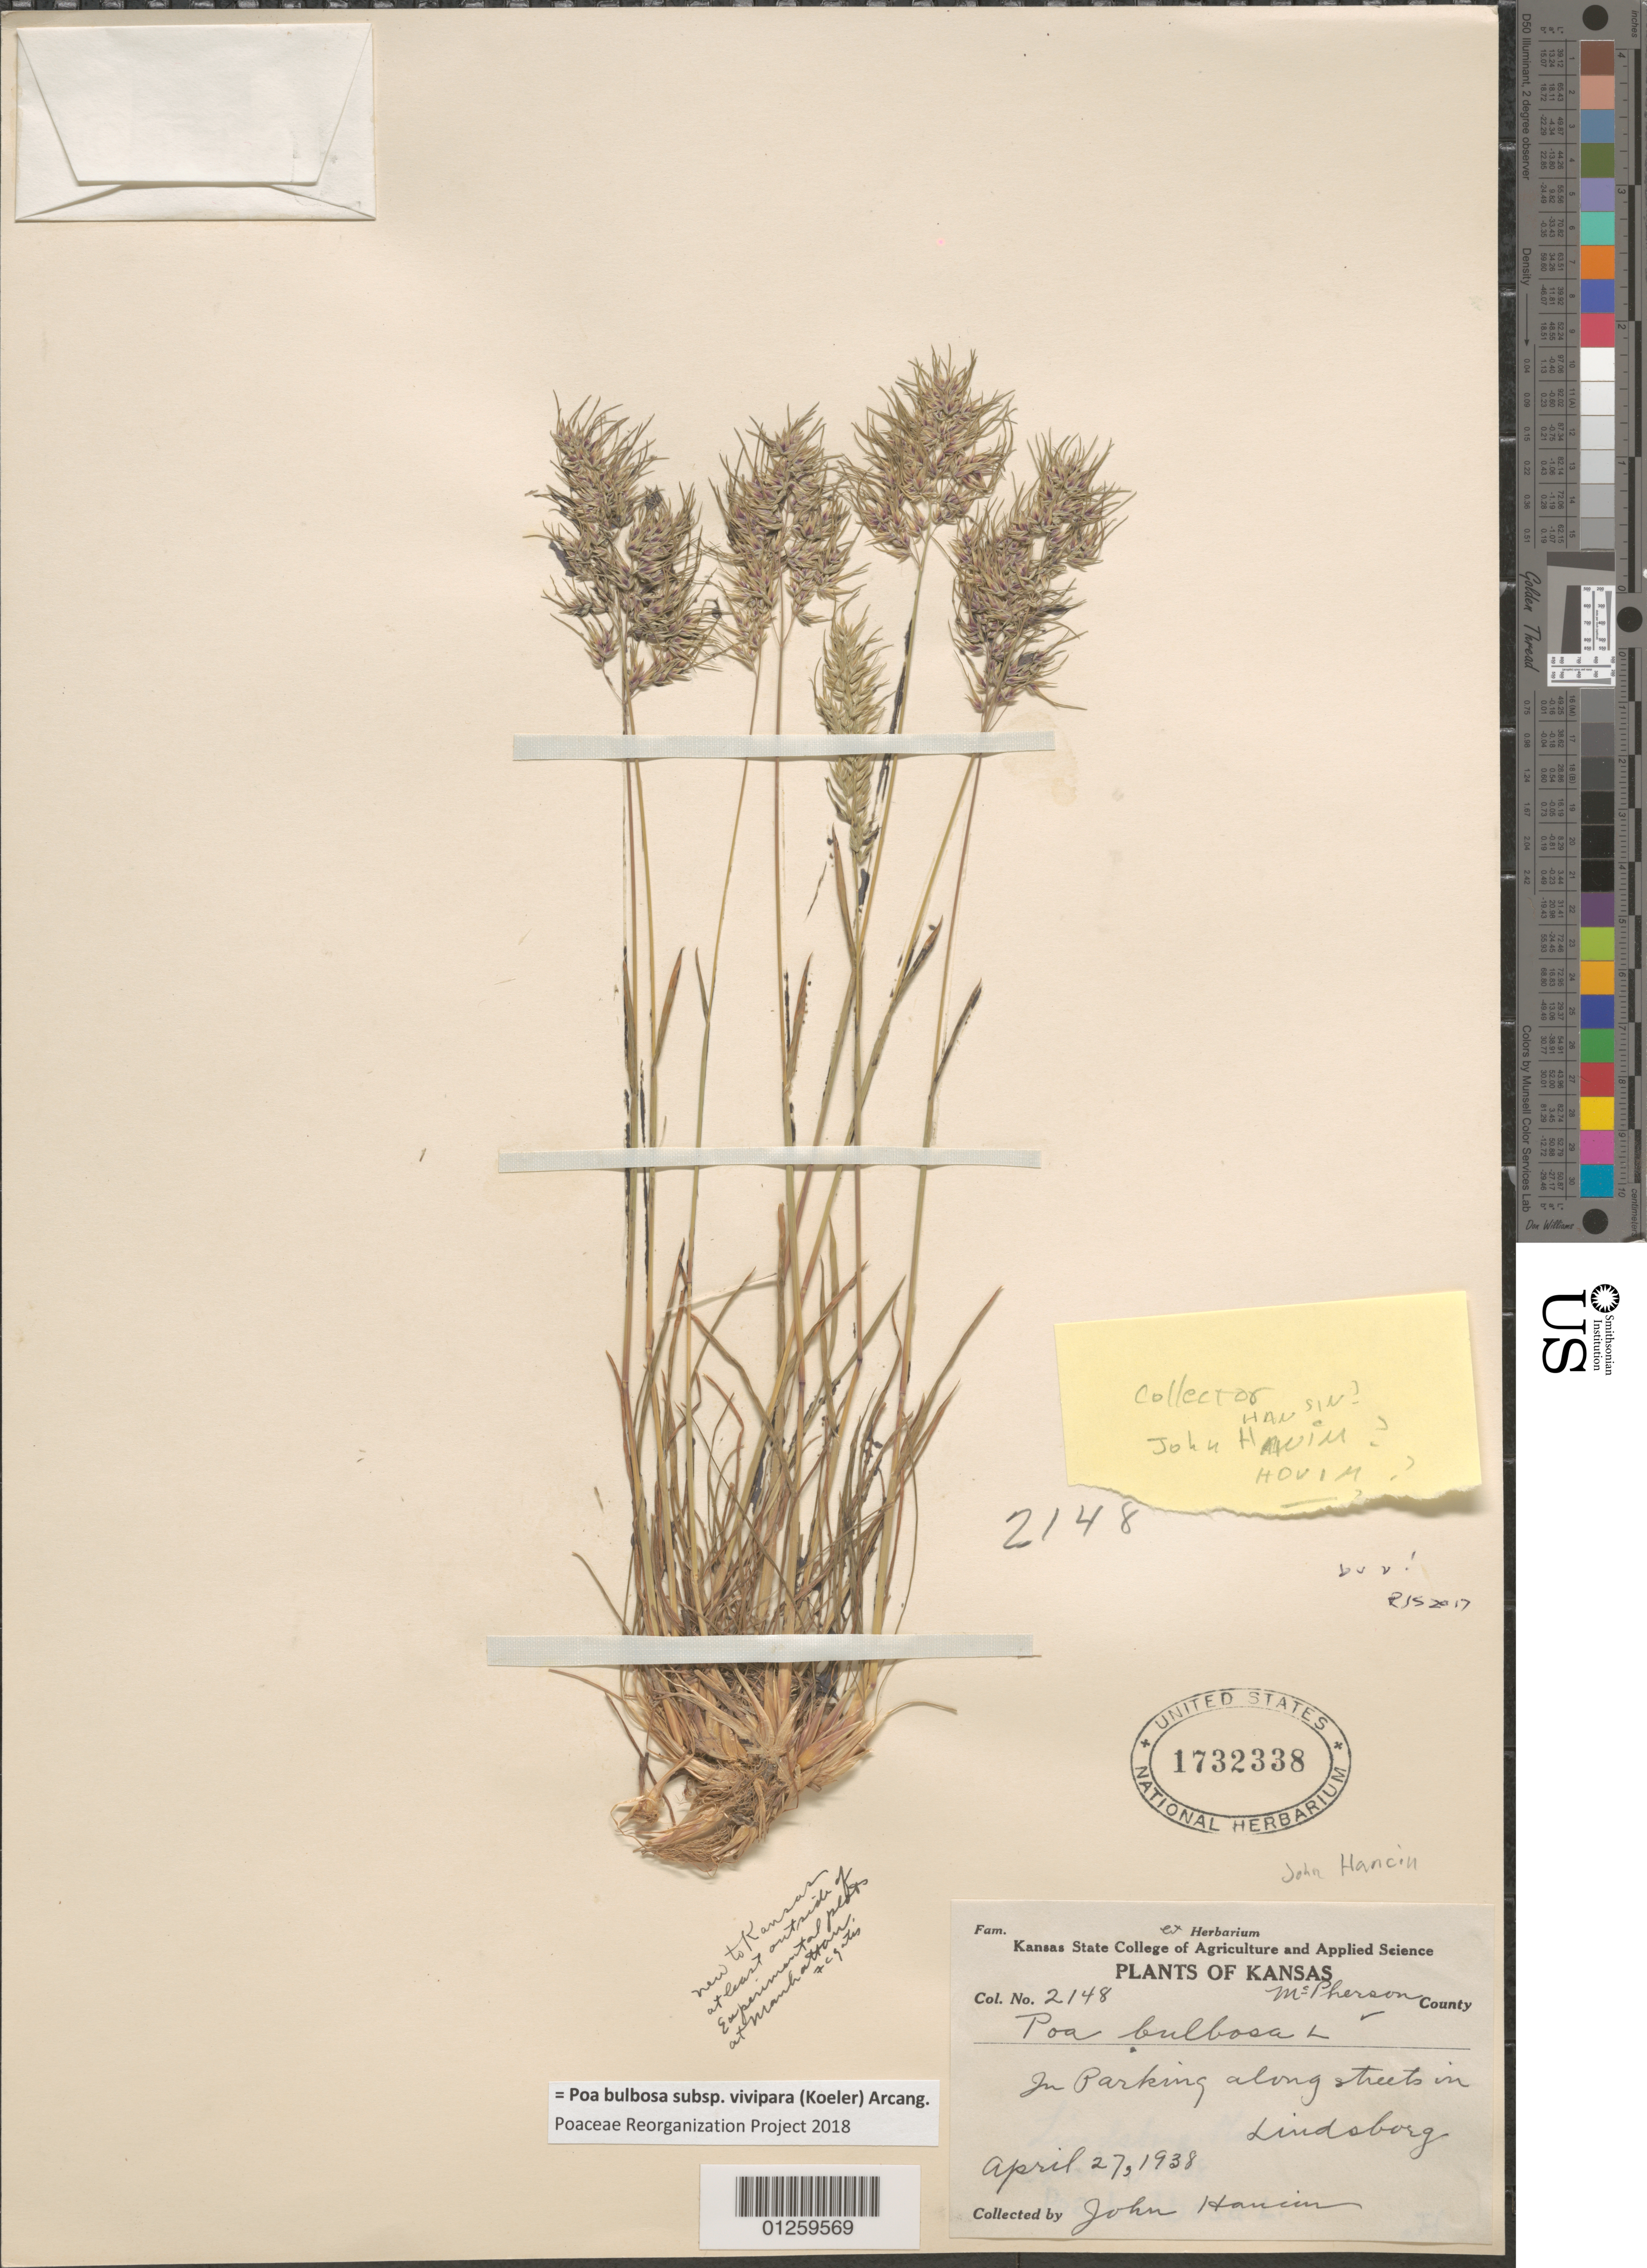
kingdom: Plantae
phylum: Tracheophyta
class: Liliopsida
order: Poales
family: Poaceae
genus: Poa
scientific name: Poa bulbosa subsp. vivipara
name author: (Koeler) Arcang.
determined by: Poaceae Reorganization Project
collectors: J. Hancin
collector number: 2148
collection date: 1938-04-27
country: United States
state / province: Kansas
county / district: McPherson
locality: In Parking along streets in Lindsborg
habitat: In parking along streets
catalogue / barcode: US 1732338